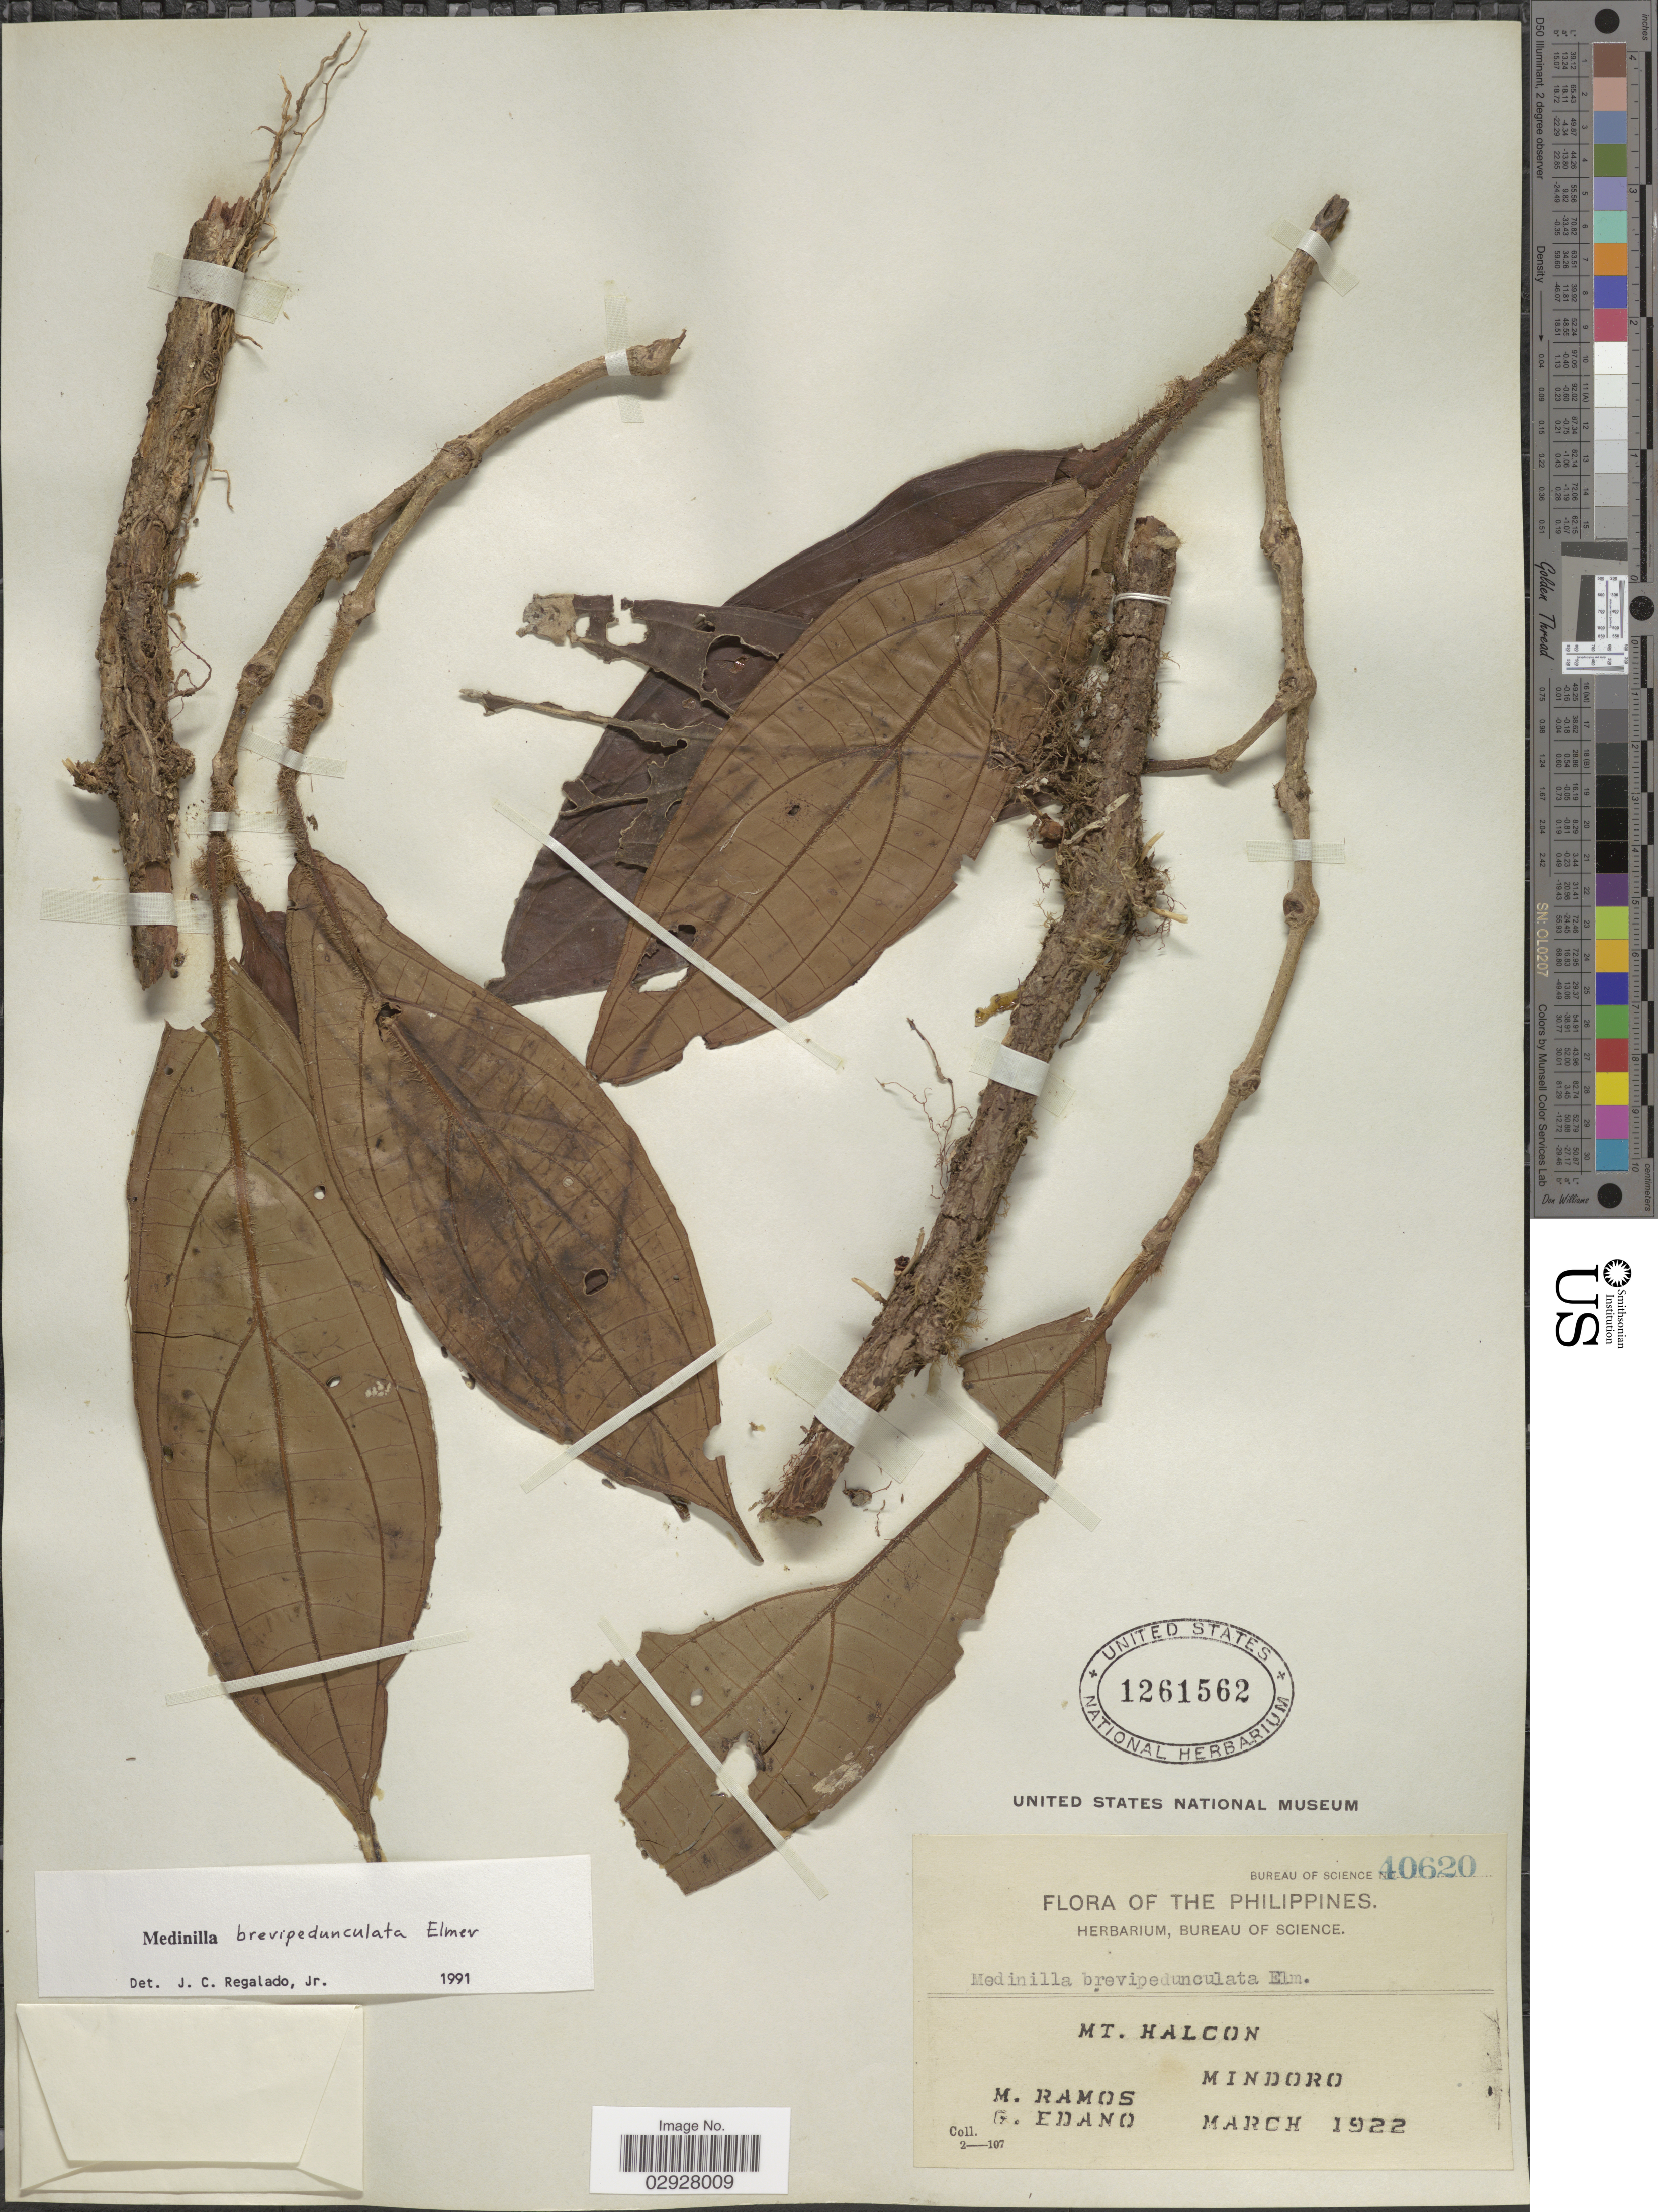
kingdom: Plantae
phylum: Tracheophyta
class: Magnoliopsida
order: Myrtales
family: Melastomataceae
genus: Medinilla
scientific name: Medinilla brevipedunculata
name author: Elmer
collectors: M. Ramos & G. Edaño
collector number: Burea of Science 40620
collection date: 1922-03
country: Philippines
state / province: Mimaropa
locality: Mt. Halcon, Mindoro.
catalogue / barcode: US 1261562